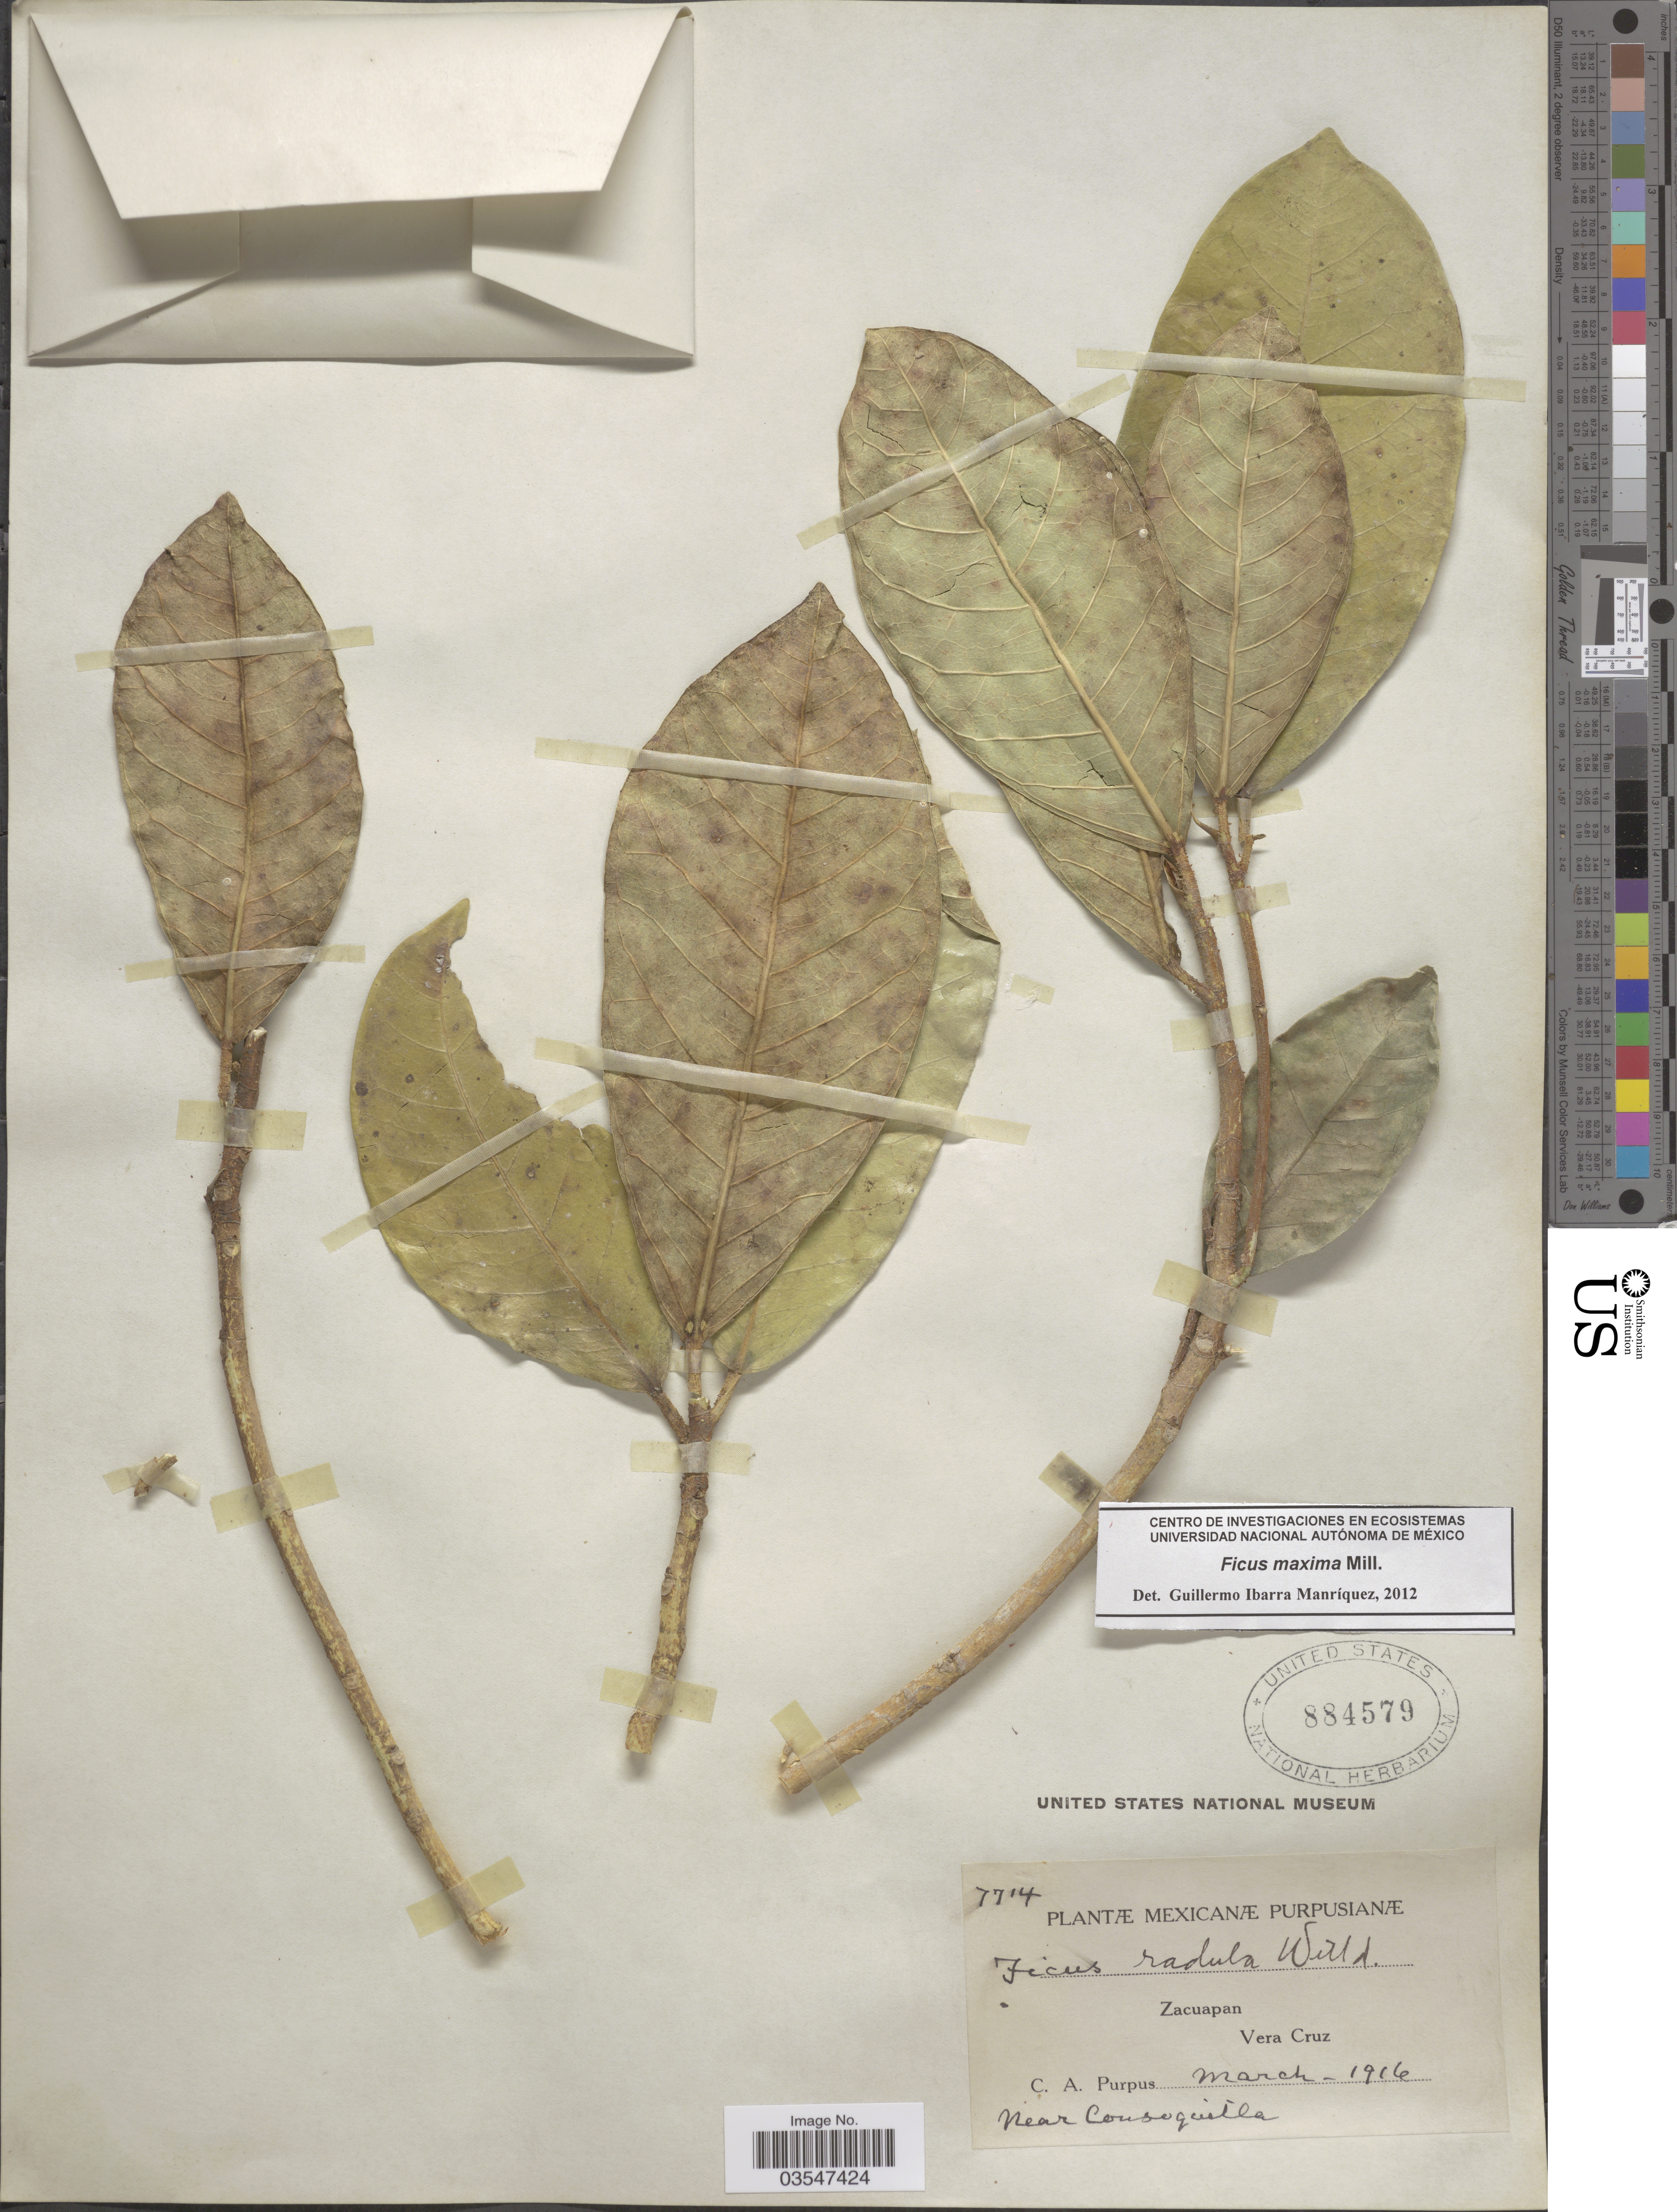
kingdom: Plantae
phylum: Tracheophyta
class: Magnoliopsida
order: Rosales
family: Moraceae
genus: Ficus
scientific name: Ficus maxima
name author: Mill.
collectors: C. A. Purpus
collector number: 7714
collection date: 1916-03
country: Mexico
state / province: Veracruz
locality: Zacuapan, Vera Cruz. Near Consoquitla.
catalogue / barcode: US 884579